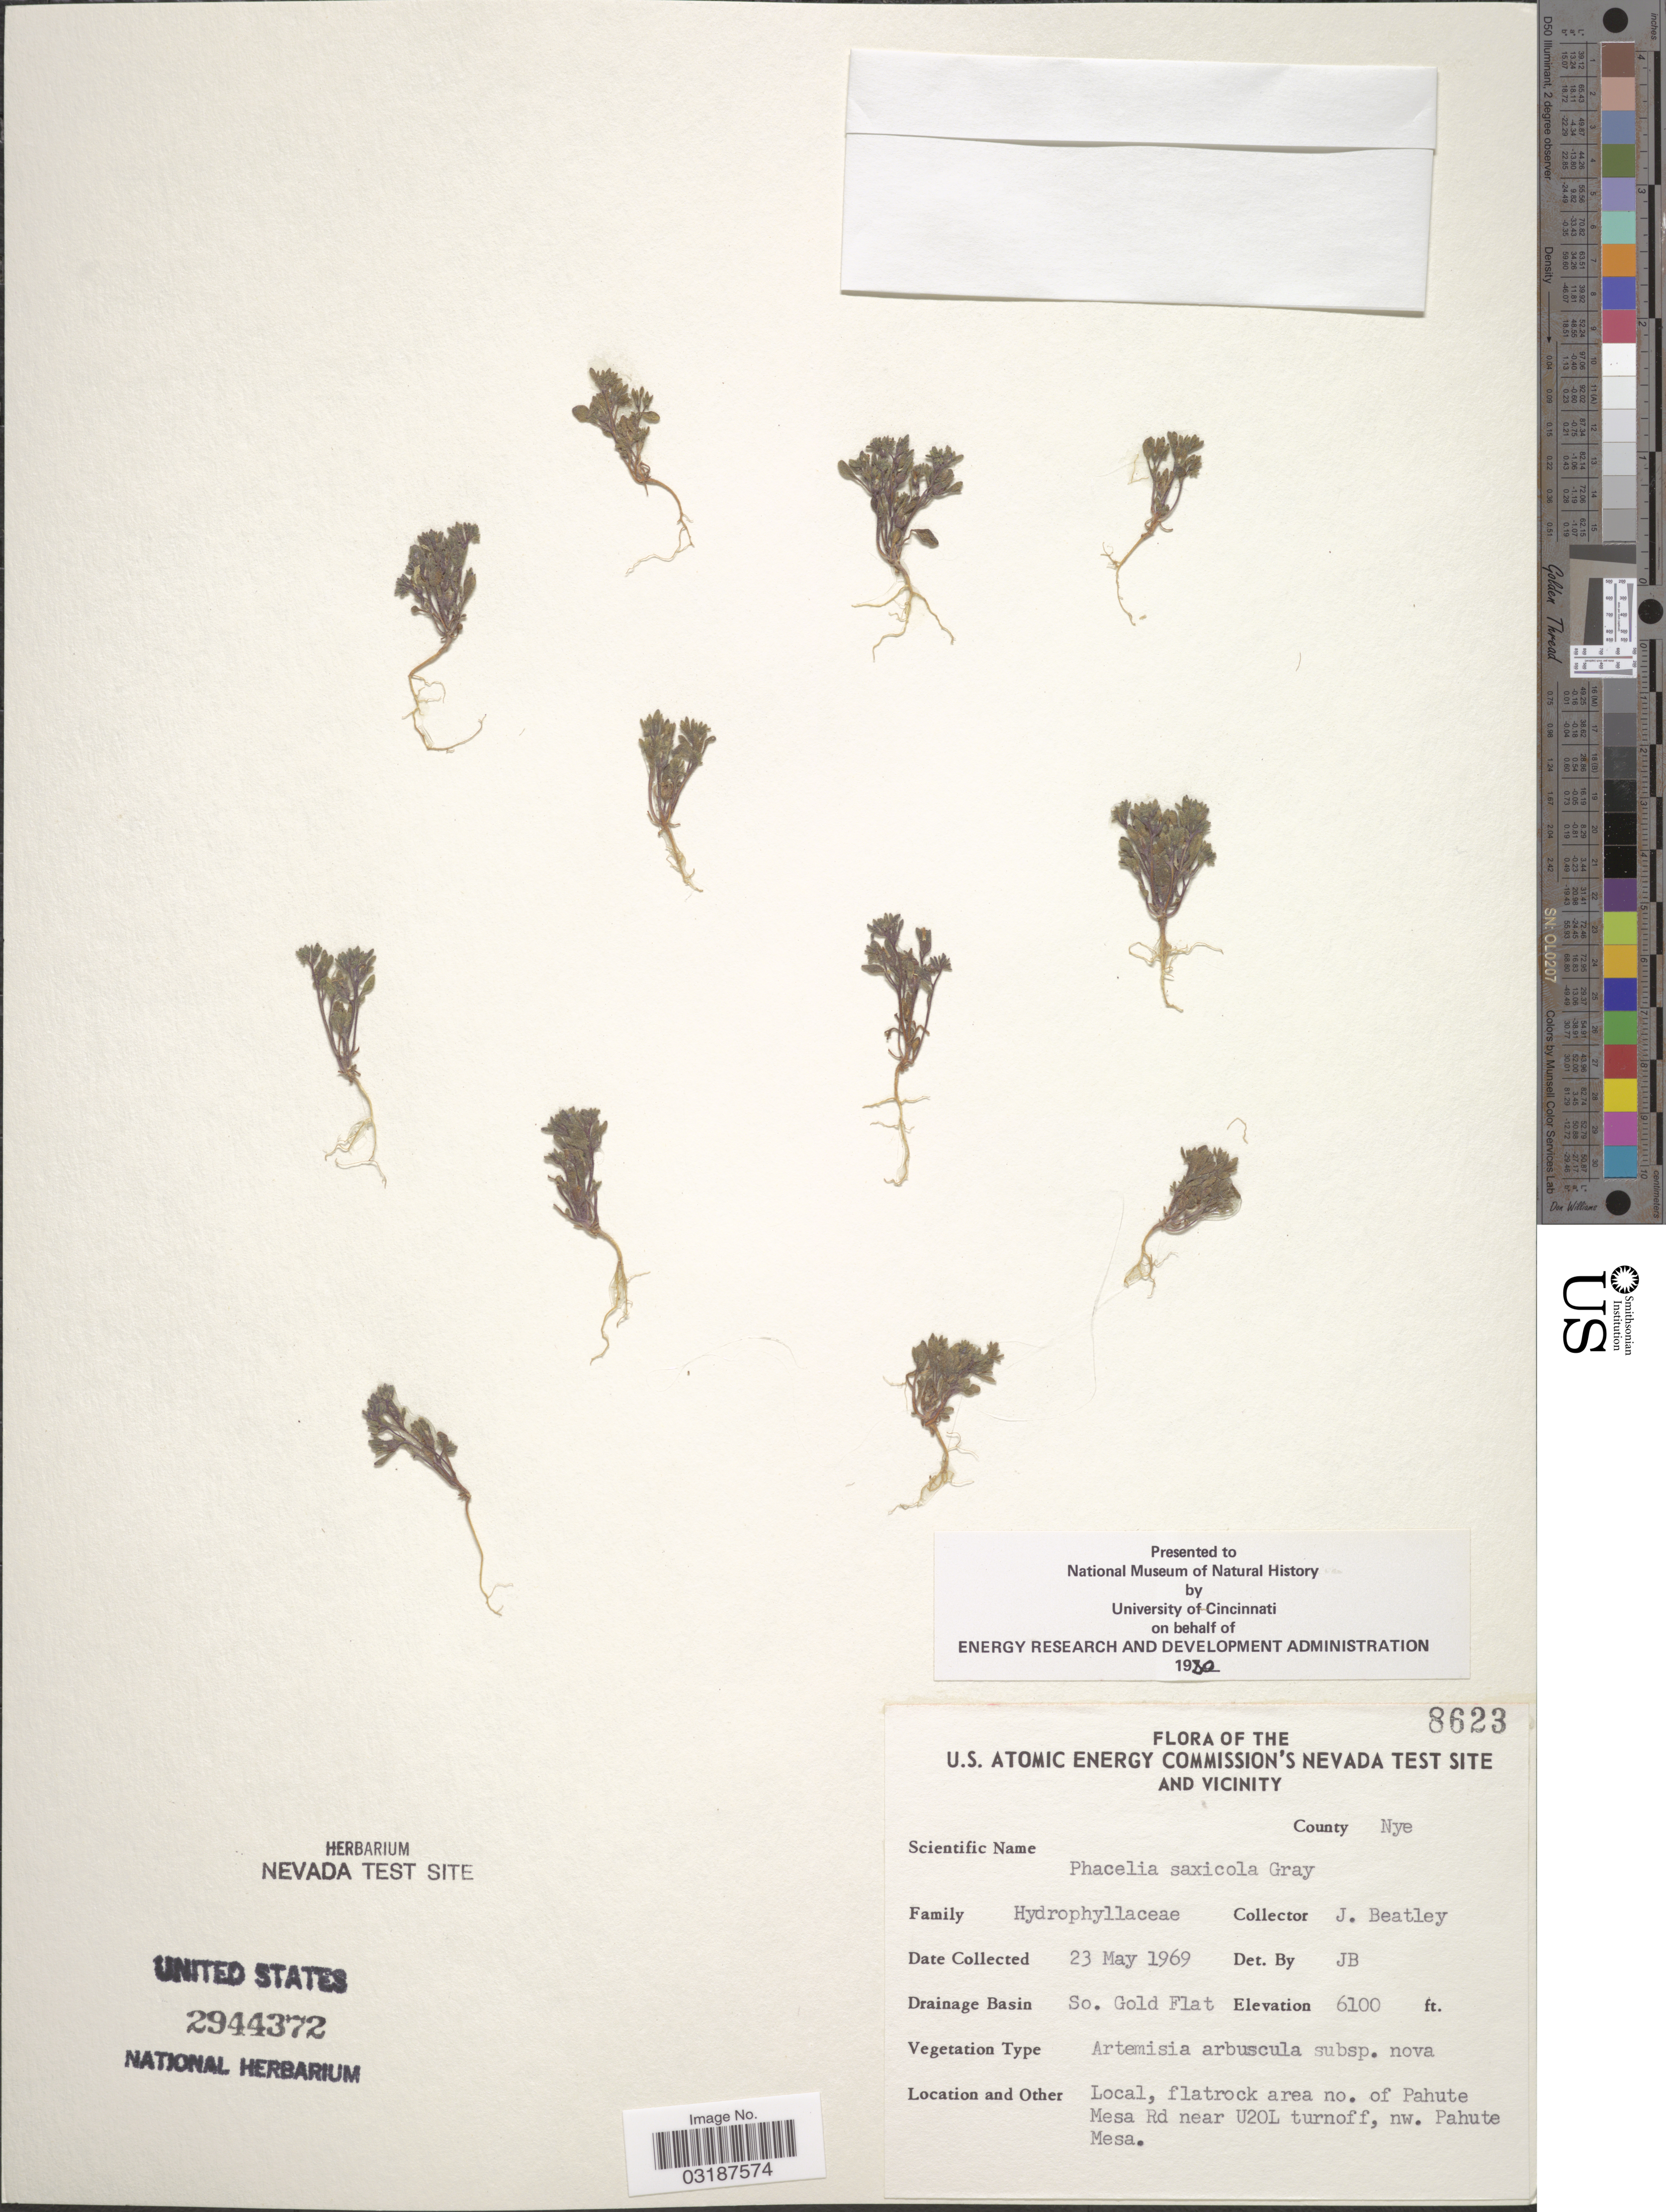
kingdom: Plantae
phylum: Tracheophyta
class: Magnoliopsida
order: Boraginales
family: Hydrophyllaceae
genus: Phacelia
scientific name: Phacelia saxicola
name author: A. Gray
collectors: J. C. Beatley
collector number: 8623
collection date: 1969-05-23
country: United States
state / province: Nevada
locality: U.S. Atomic Energy Commission's Nevada Test Site and Vicinity. County Nye. Drainage Basin So. Gold Flat. Local, flatrock area no. of Pahute Mesa Rd near U20L turnoff, nw. Pahute Mesa.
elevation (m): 1859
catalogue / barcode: US 2944372